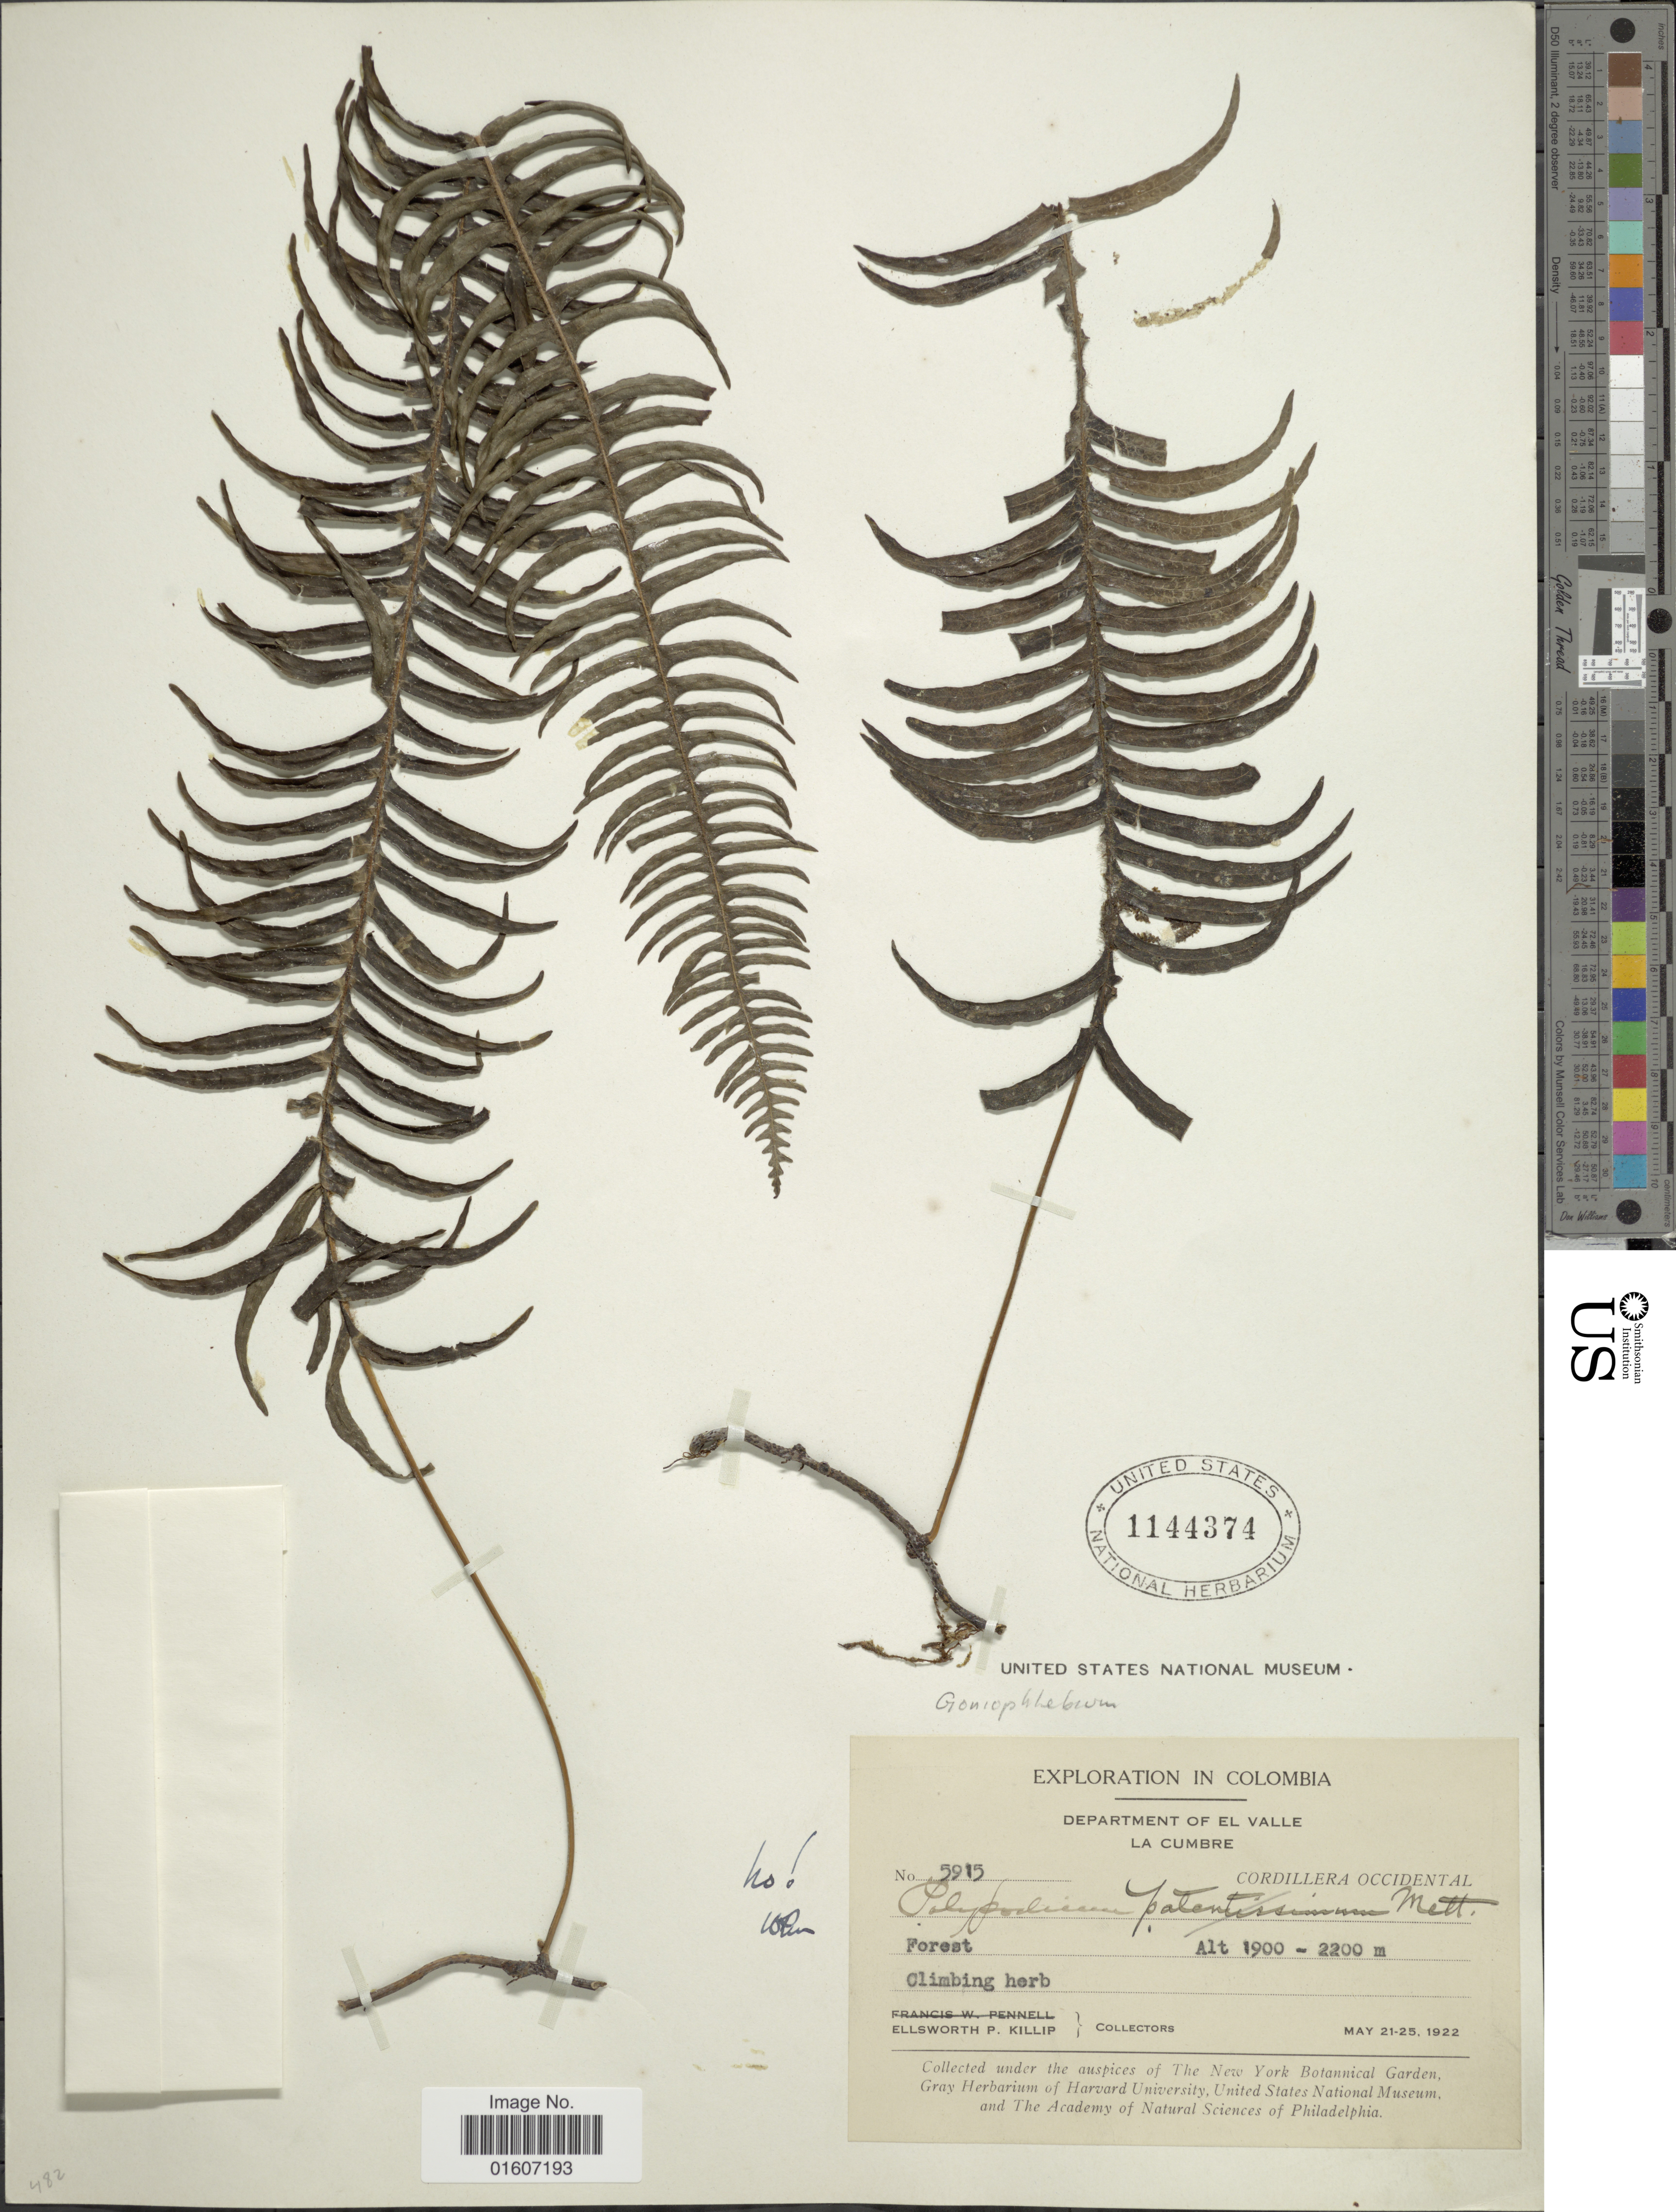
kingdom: Plantae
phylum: Tracheophyta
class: Polypodiopsida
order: Polypodiales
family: Polypodiaceae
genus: Serpocaulon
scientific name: Serpocaulon sp.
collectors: E. P. Killip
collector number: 5915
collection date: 1922-05-21/1922-05-25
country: Colombia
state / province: Valle del Cauca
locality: Department of El Valle, La Cumbre, Cordillera Occidental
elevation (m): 1900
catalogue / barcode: US 1144374